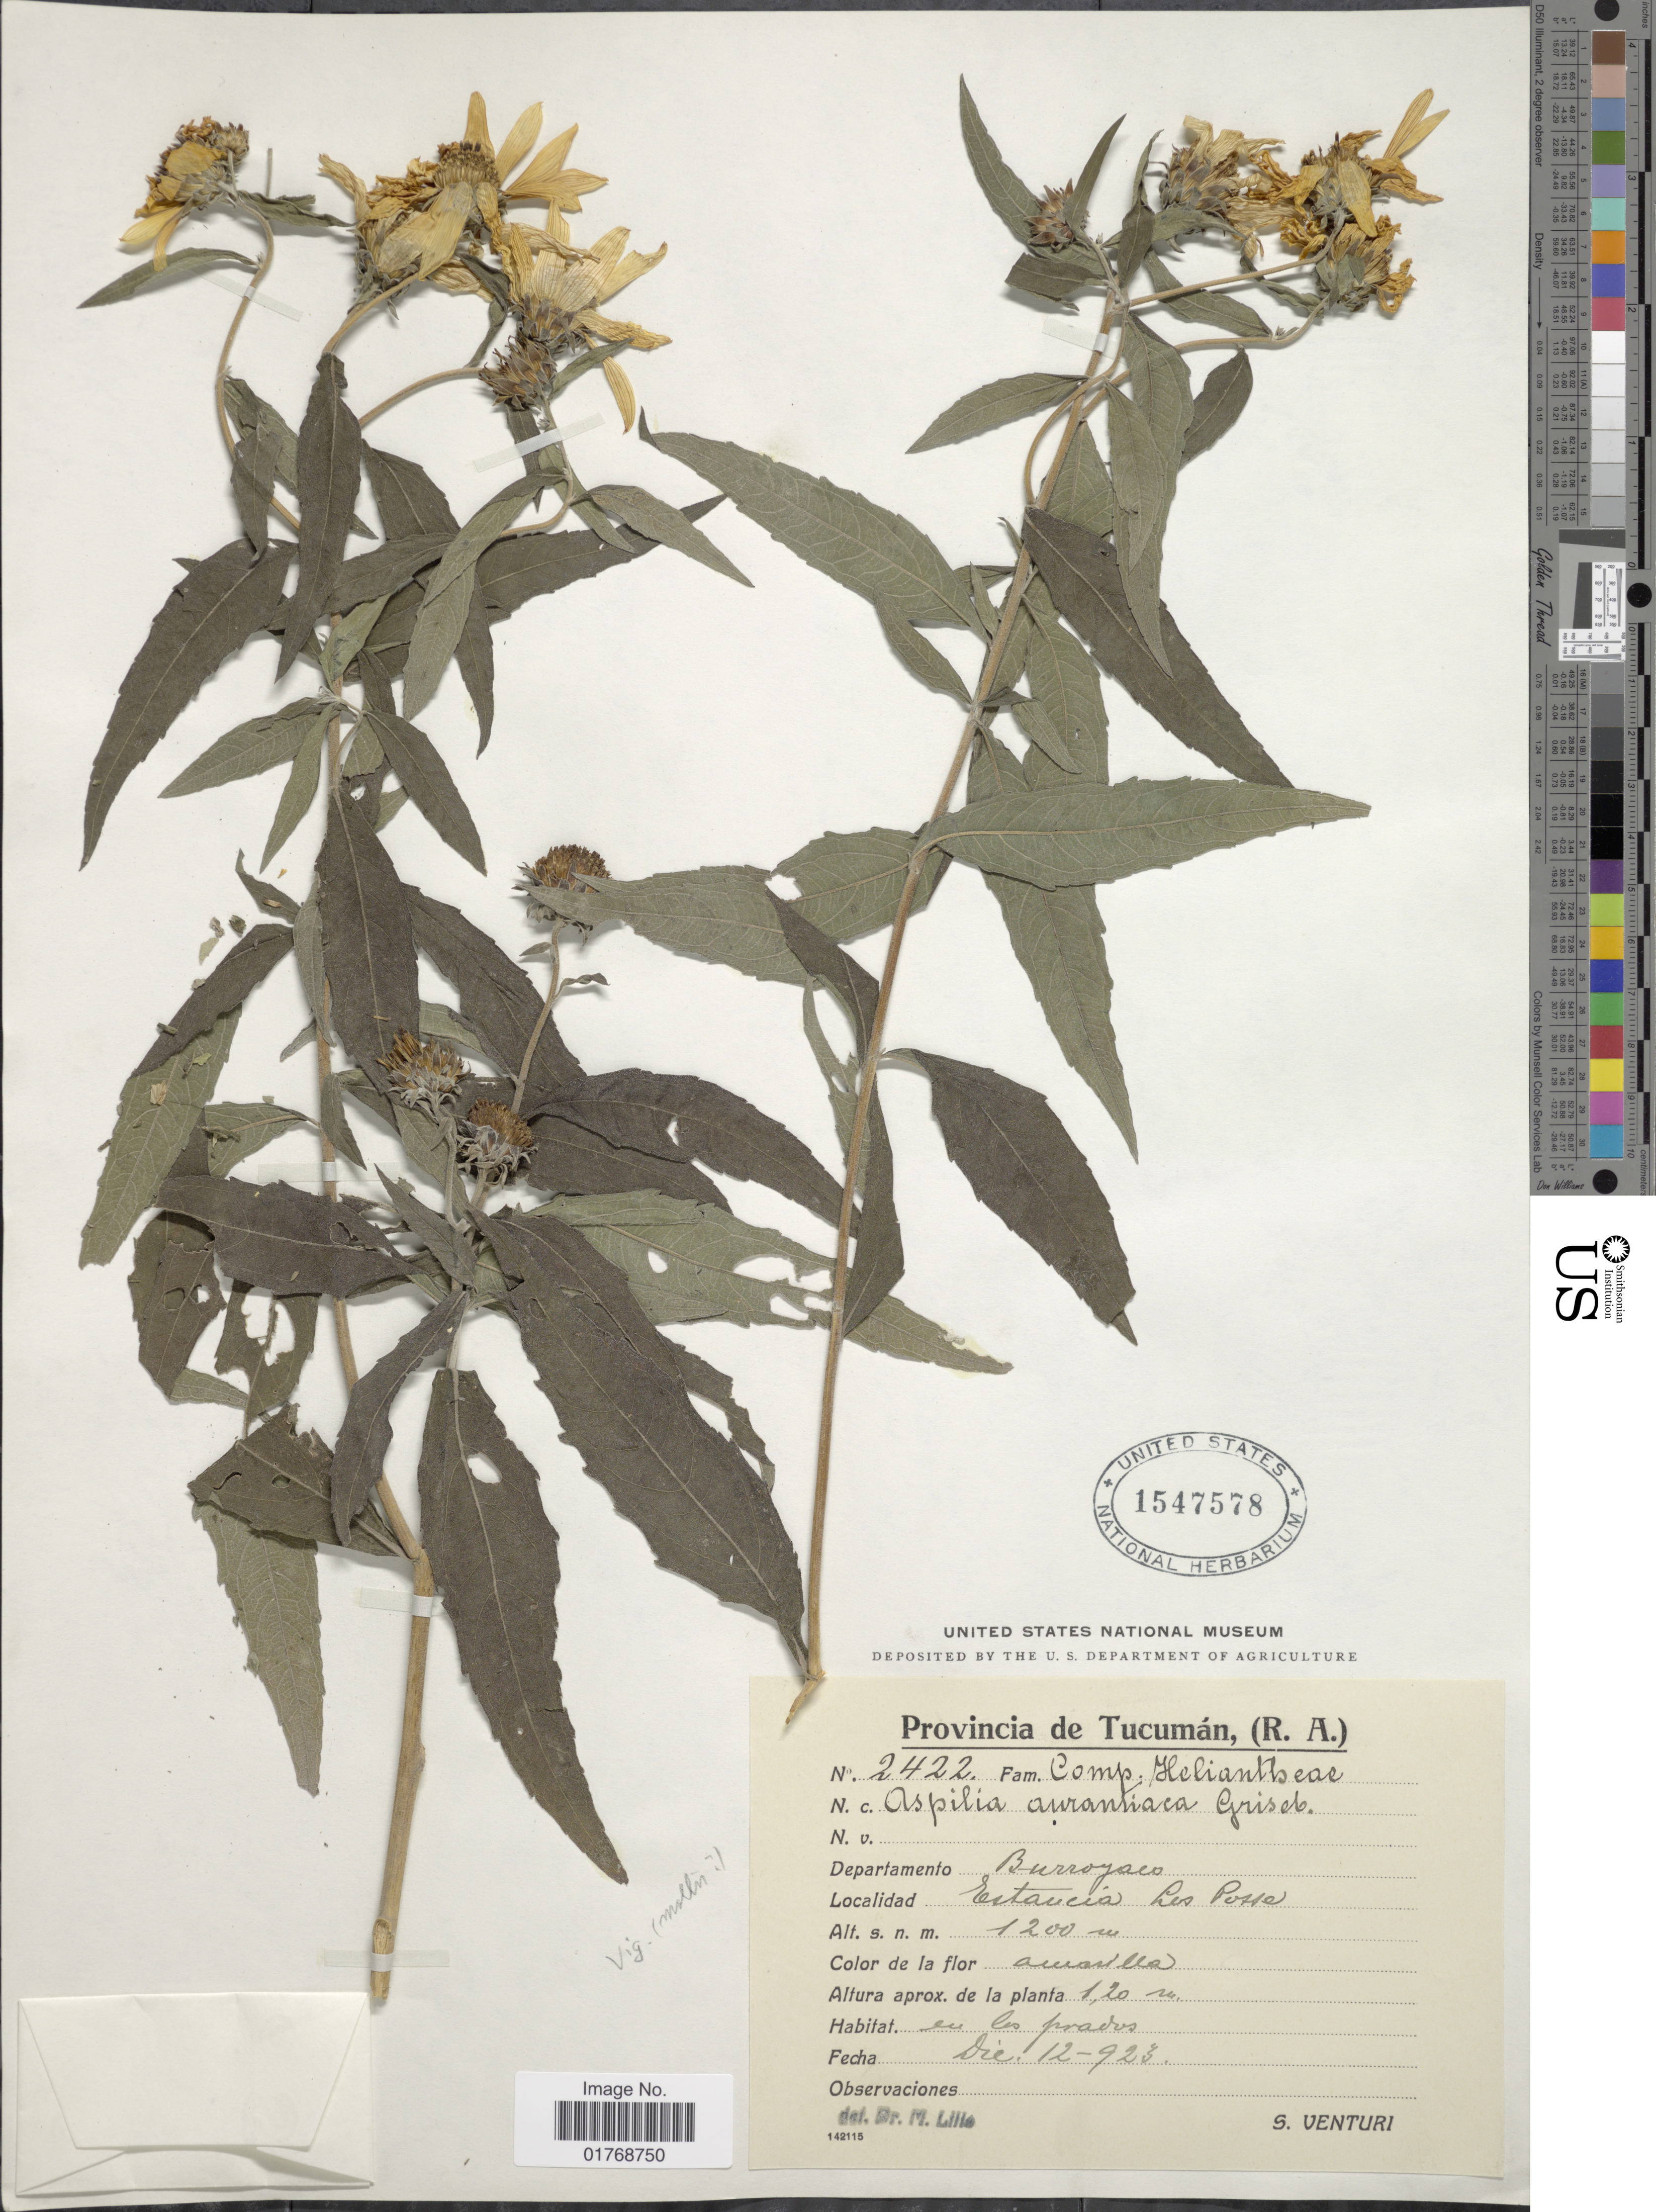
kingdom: Plantae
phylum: Tracheophyta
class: Magnoliopsida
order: Asterales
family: Asteraceae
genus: Viguiera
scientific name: Viguiera mollis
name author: Griseb.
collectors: S. Venturi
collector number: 2422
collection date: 1923-12-12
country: Argentina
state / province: Tucuman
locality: Provincia de Tucumán, (R.A.). Departamento Burroyaco. Estancia Les Posse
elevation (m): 1200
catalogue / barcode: US 1547578